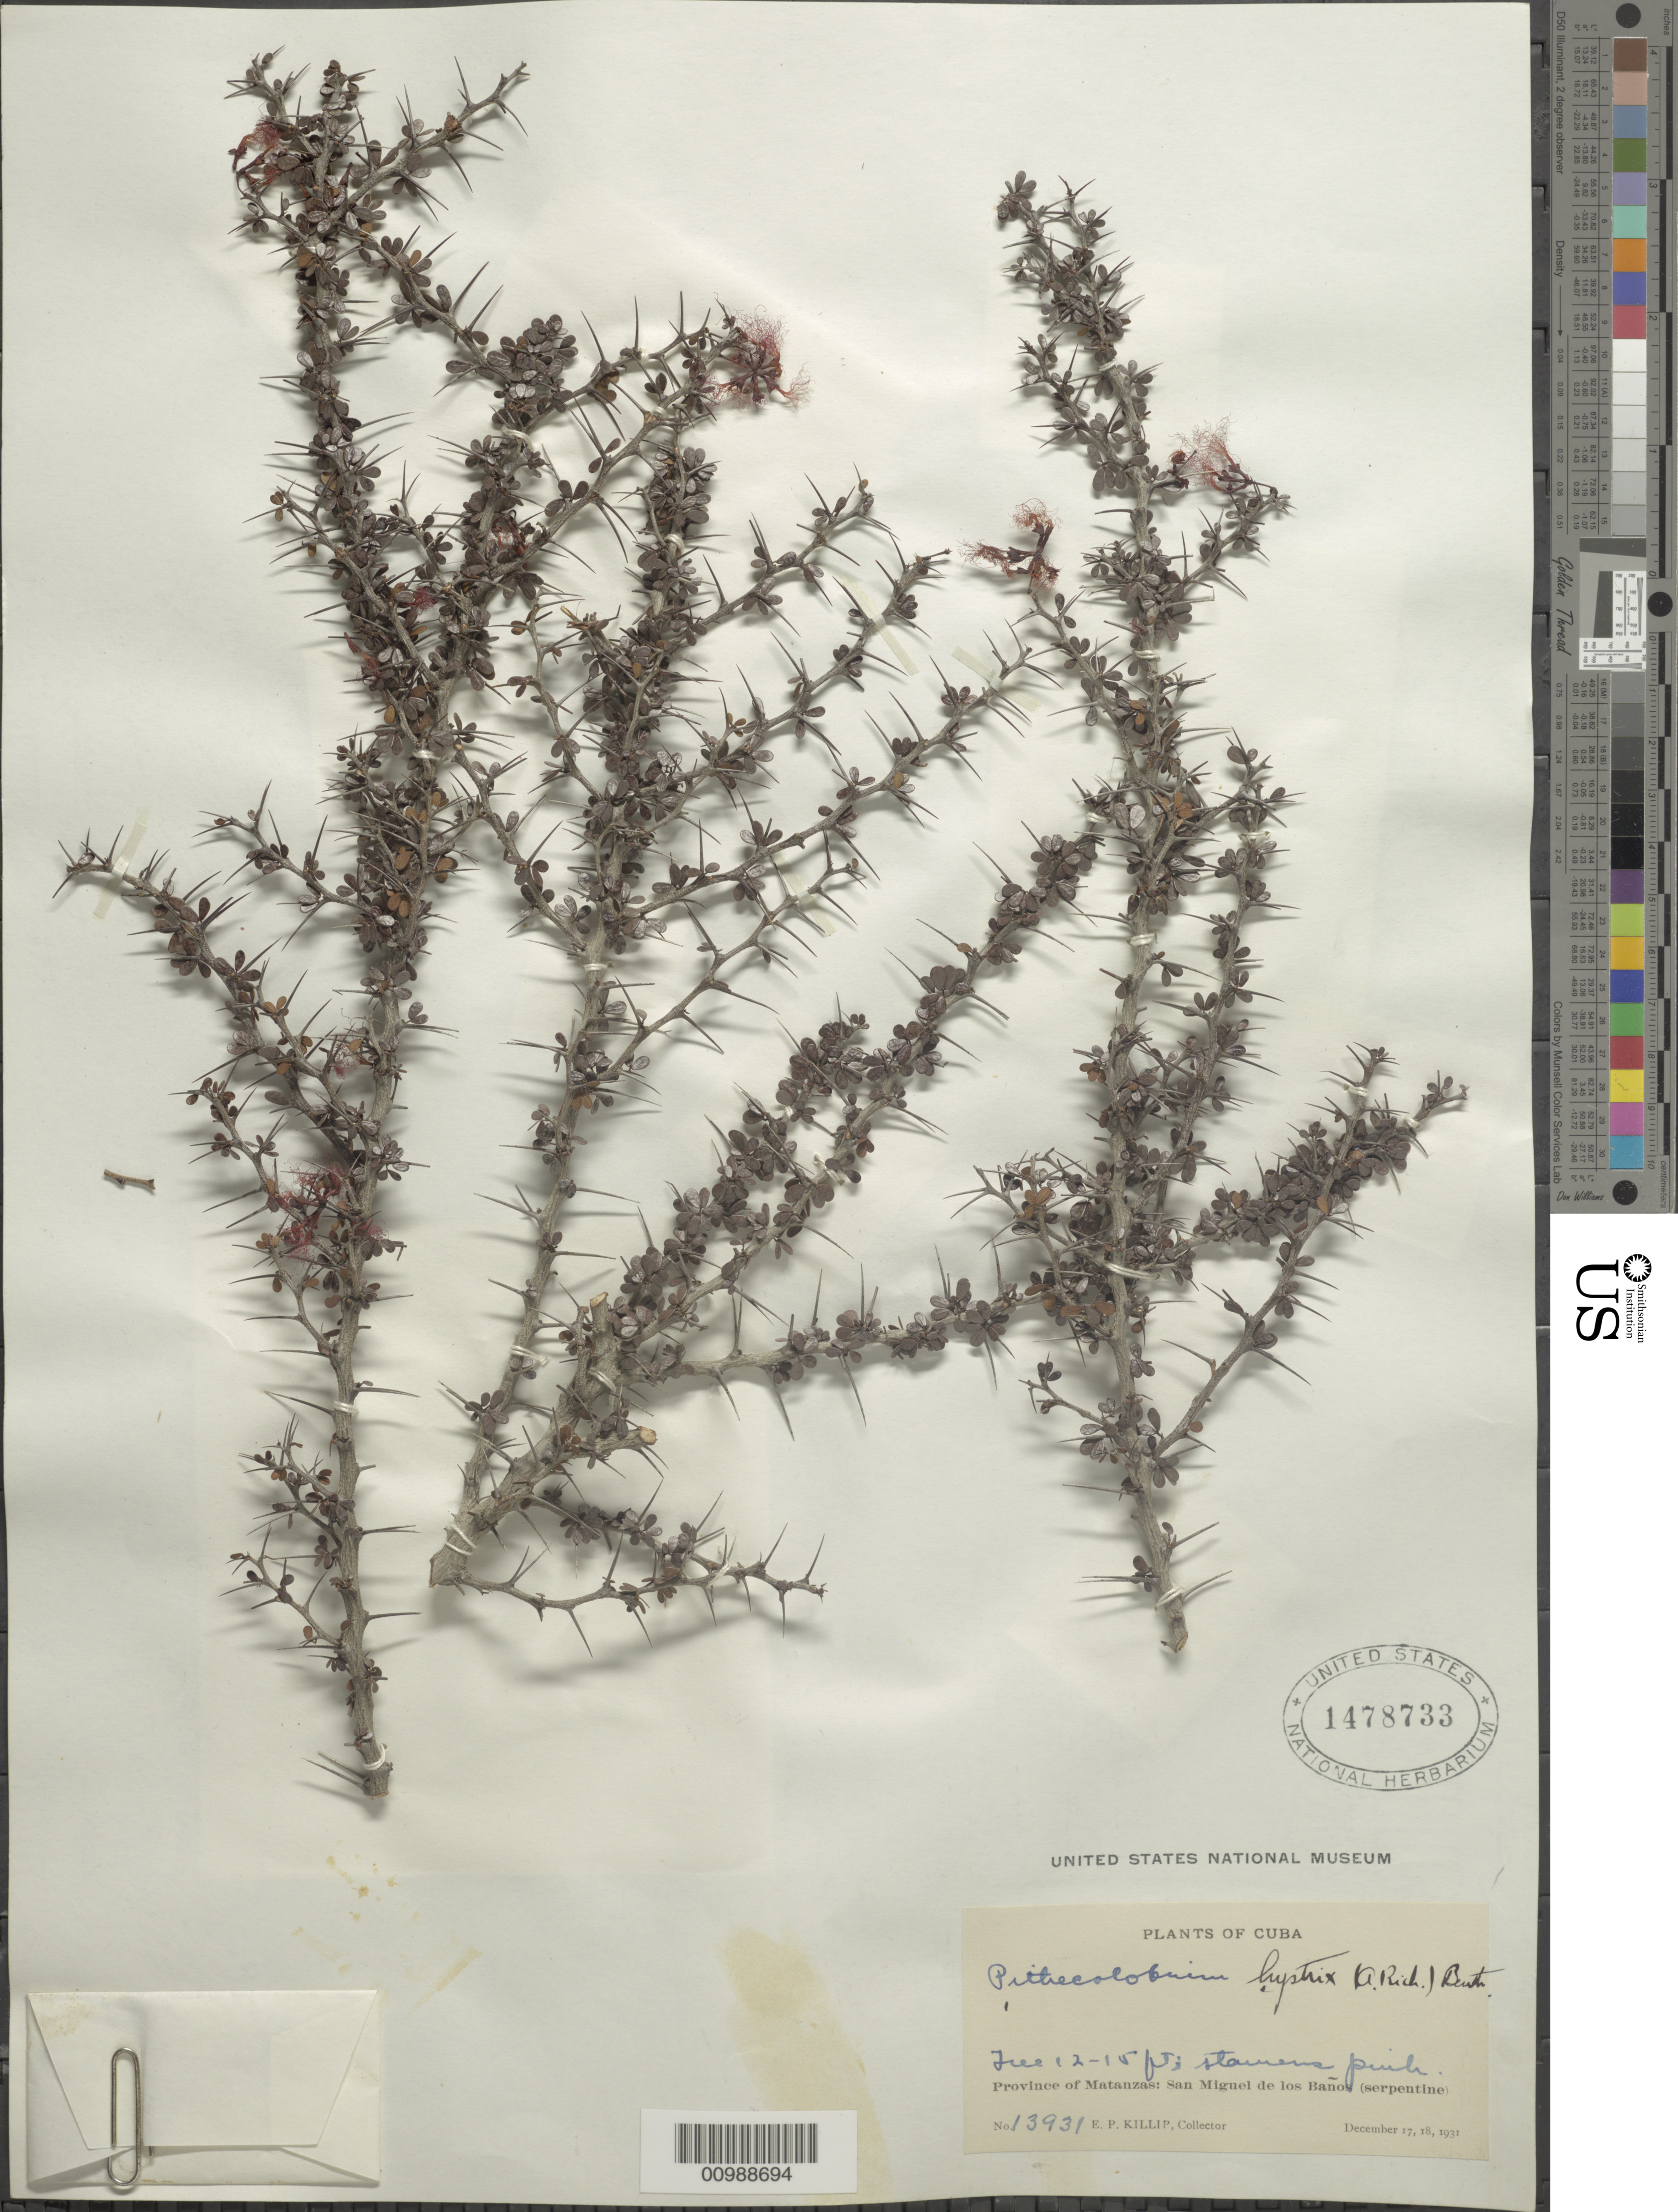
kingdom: Plantae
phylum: Tracheophyta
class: Magnoliopsida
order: Fabales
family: Fabaceae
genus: Pithecellobium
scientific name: Pithecellobium histrix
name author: (A. Rich.) Benth.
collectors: E. P. Killip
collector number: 13931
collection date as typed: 17 Dec 1931 and18 Dec 1931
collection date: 1931-12-17,1931-12-18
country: Cuba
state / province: Matanzas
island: Cuba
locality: San Miguel de los Baños (serpentine)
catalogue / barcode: US 1478733